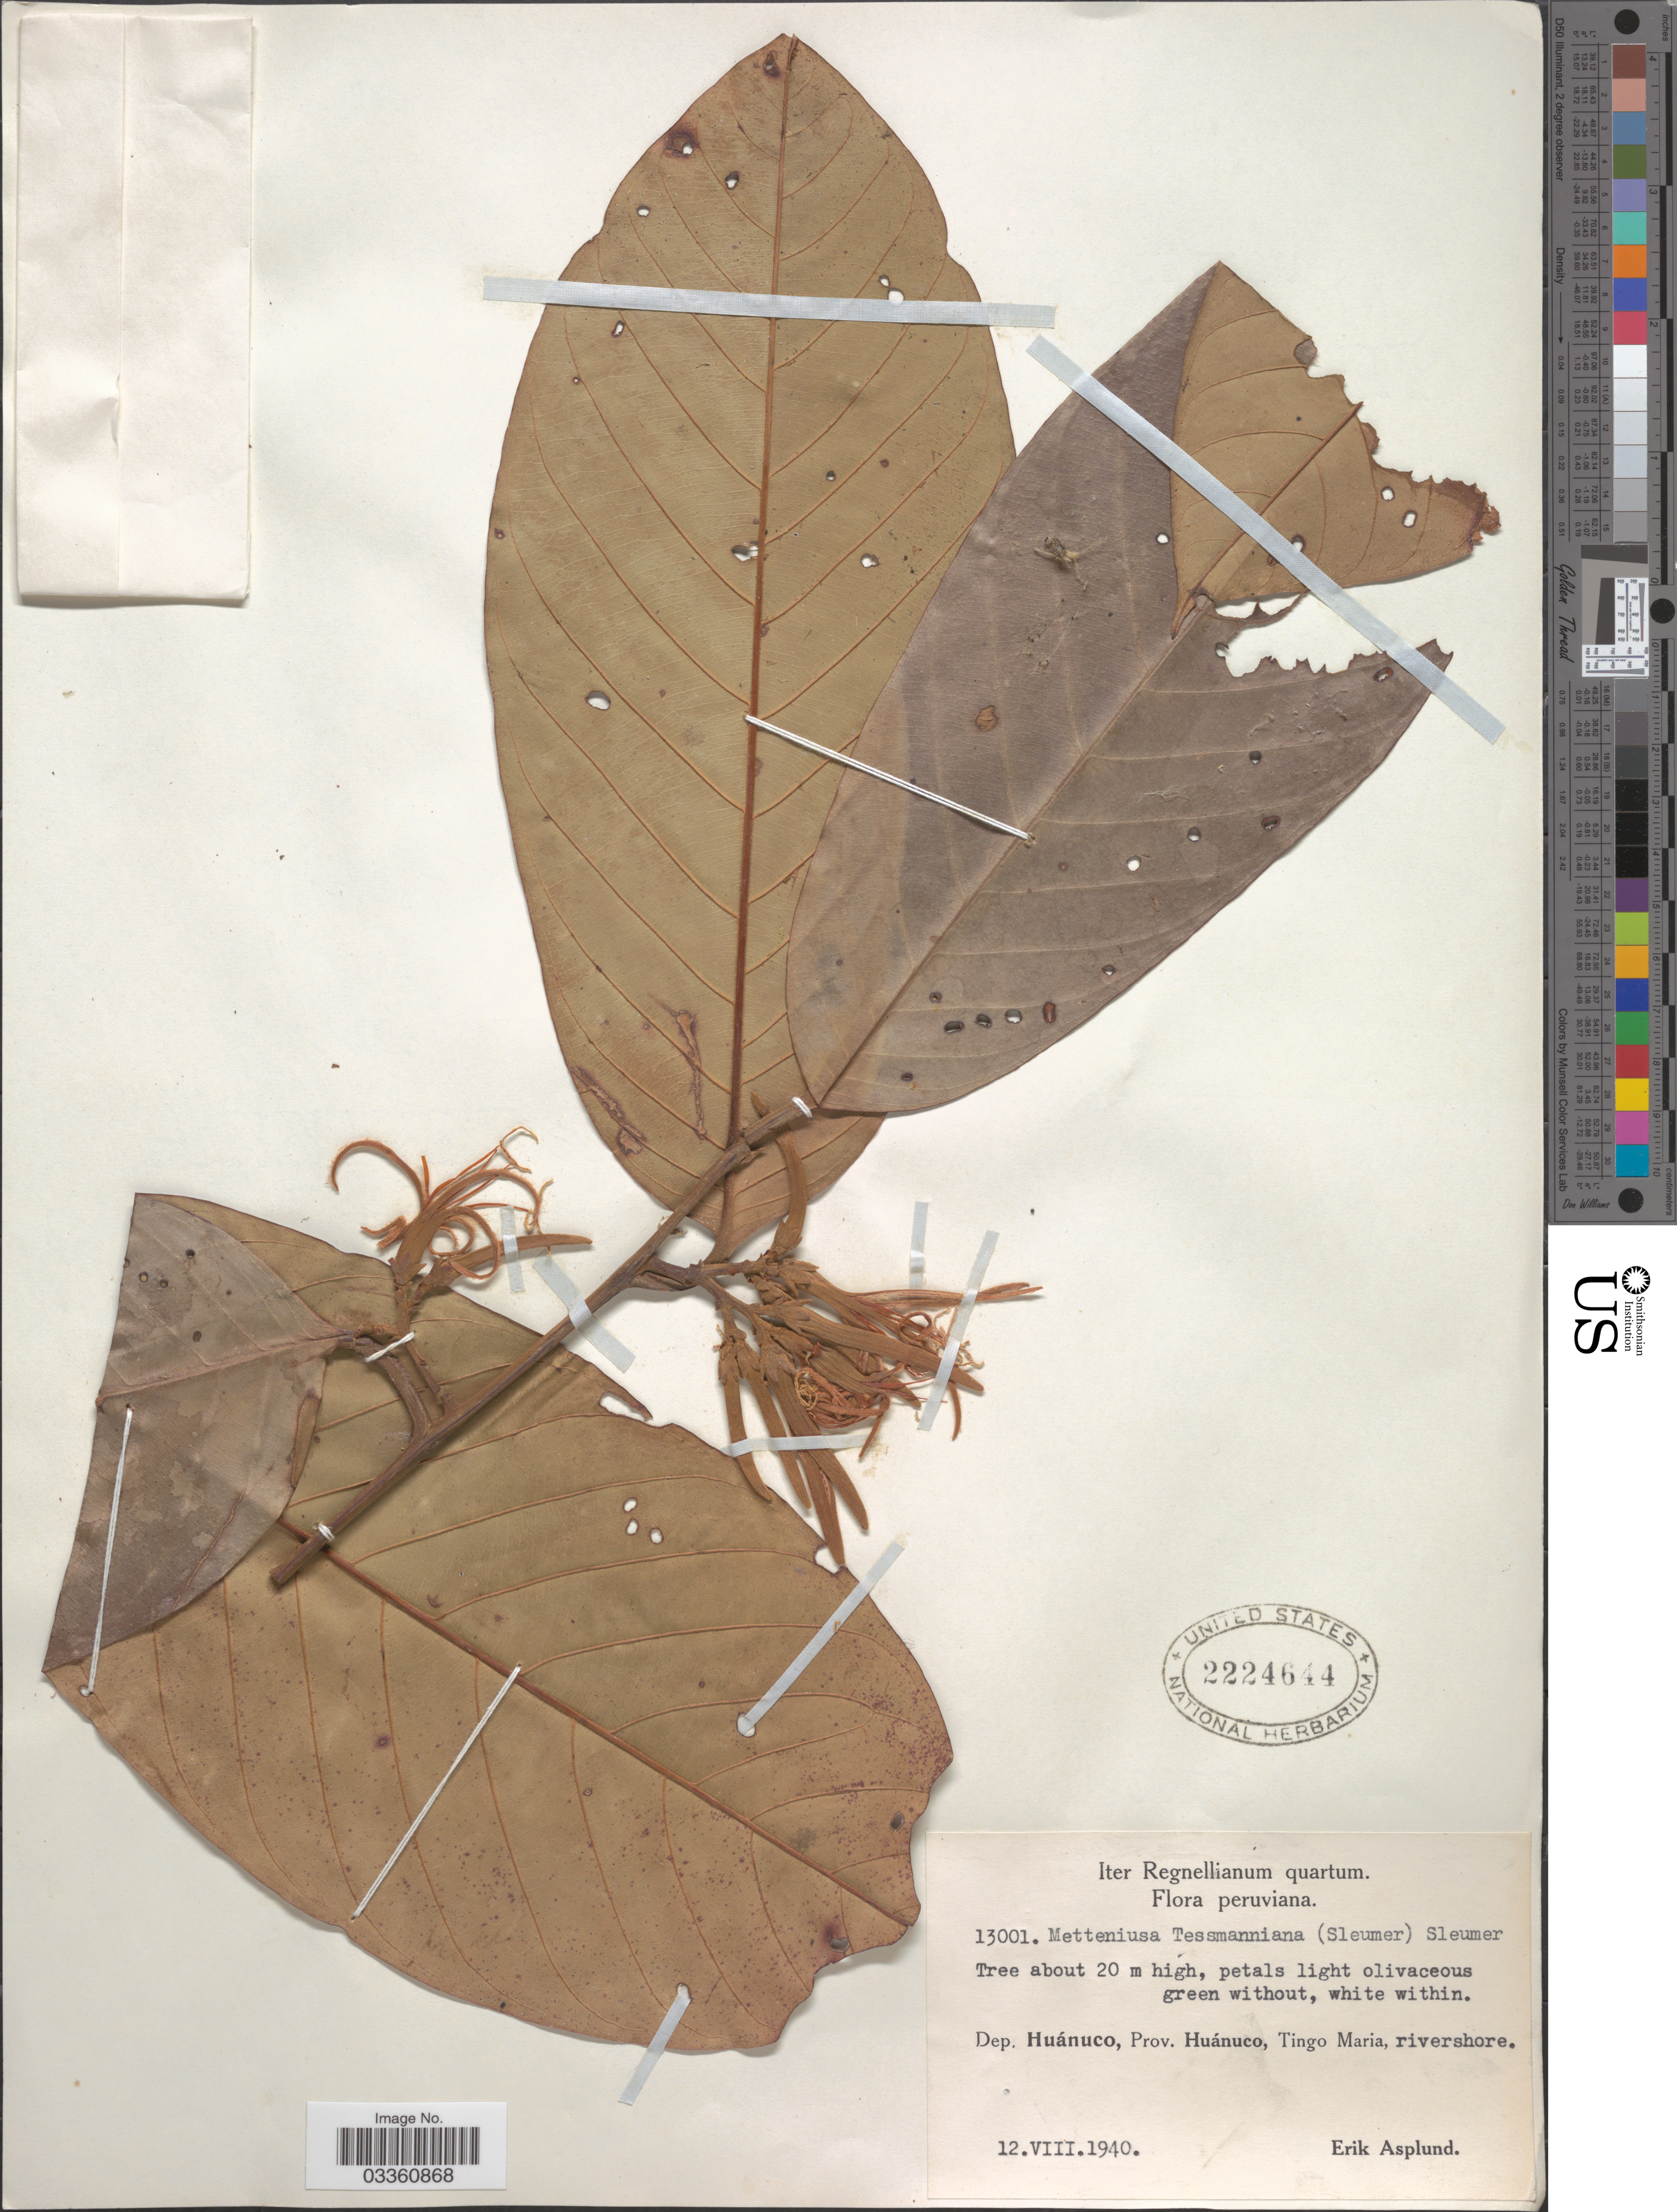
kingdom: Plantae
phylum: Tracheophyta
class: Magnoliopsida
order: Metteniusales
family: Metteniusaceae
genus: Metteniusa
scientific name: Metteniusa tessmanniana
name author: (Sleumer) Sleumer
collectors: E. Asplund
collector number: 13001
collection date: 1940-08-12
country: Peru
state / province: Huánuco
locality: Dep. Huánuco, Tingo Maria, rivershore.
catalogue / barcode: US 2224644